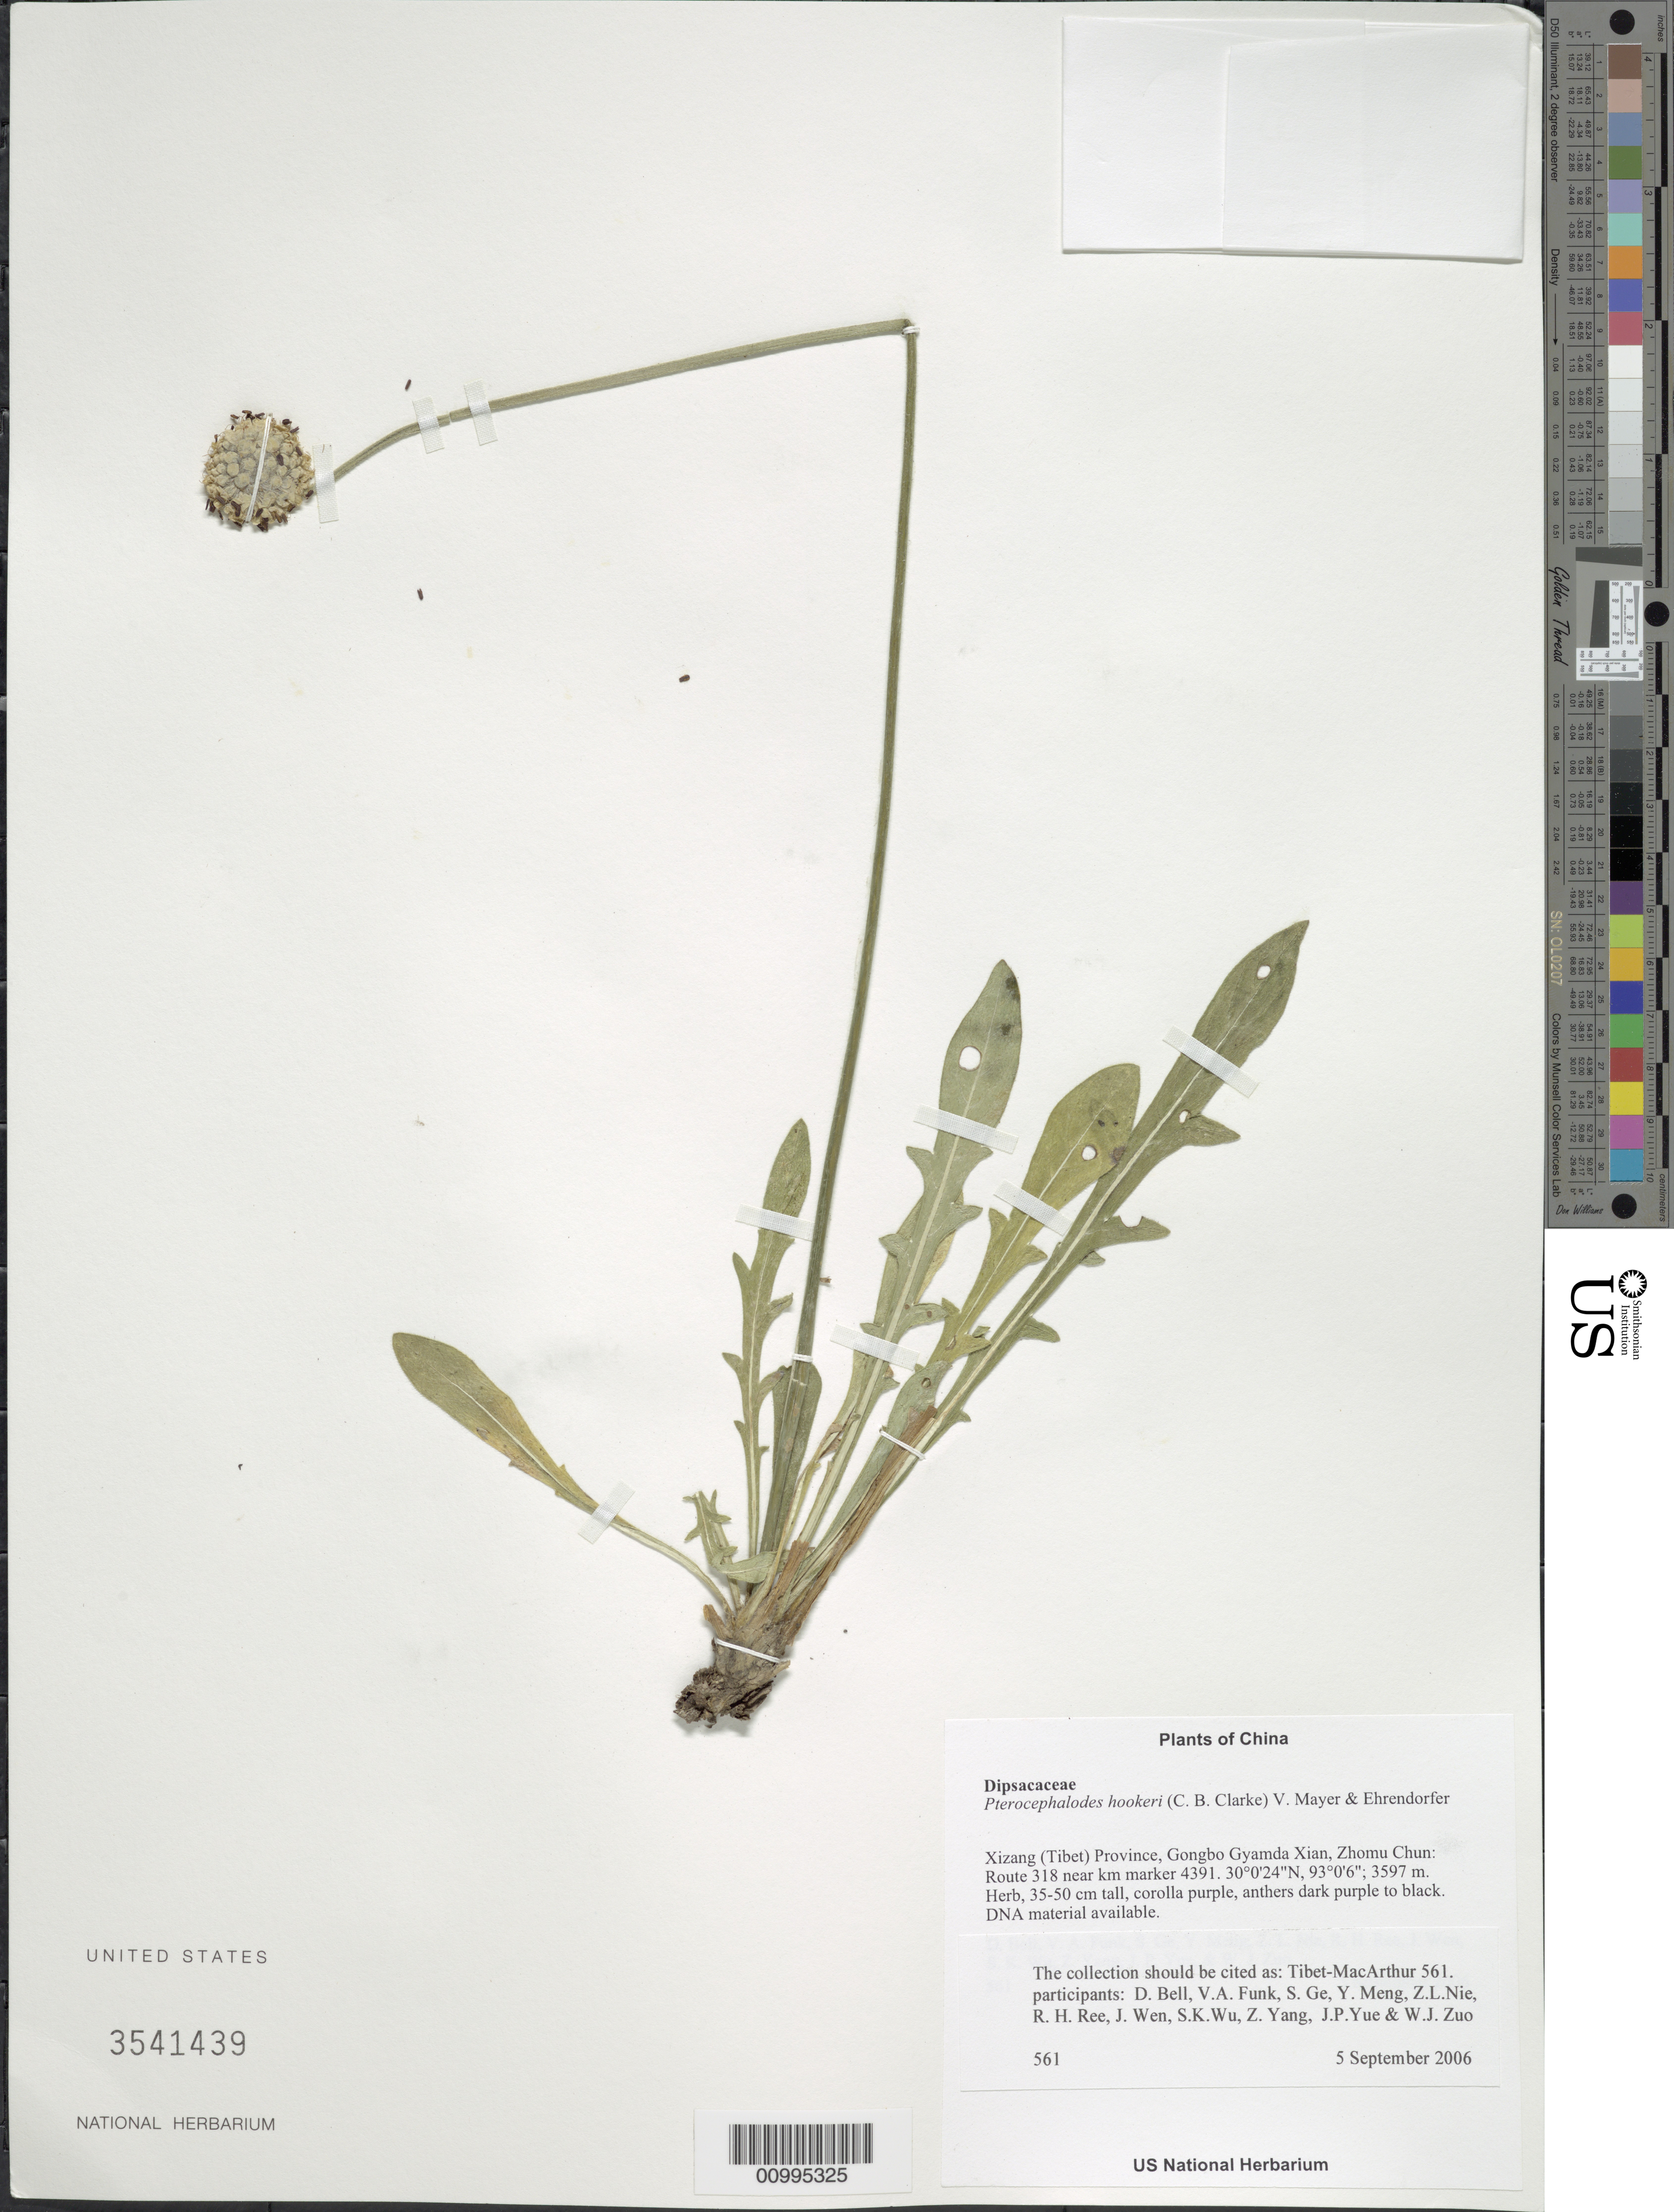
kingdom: Plantae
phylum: Tracheophyta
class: Magnoliopsida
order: Dipsacales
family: Caprifoliaceae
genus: Pterocephalus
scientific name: Pterocephalus hookeri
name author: (C.B. Clarke) V. Mayer & Ehrend.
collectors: Tibet-MacArthur, D. A. Bell, V. Funk, S. Ge, Y. Meng, Z. Nie, R. Ree, J. Wen, S. K. Wu, Z. Yang, J. Yue & W. Zuo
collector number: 561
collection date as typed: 05 Sep 2006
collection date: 2006-09-05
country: China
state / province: Xizang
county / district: Gongbo Gyamda Xian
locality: Zhomu Chun. Route 318 near km marker 4391.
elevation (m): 3597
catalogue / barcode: US 3541439